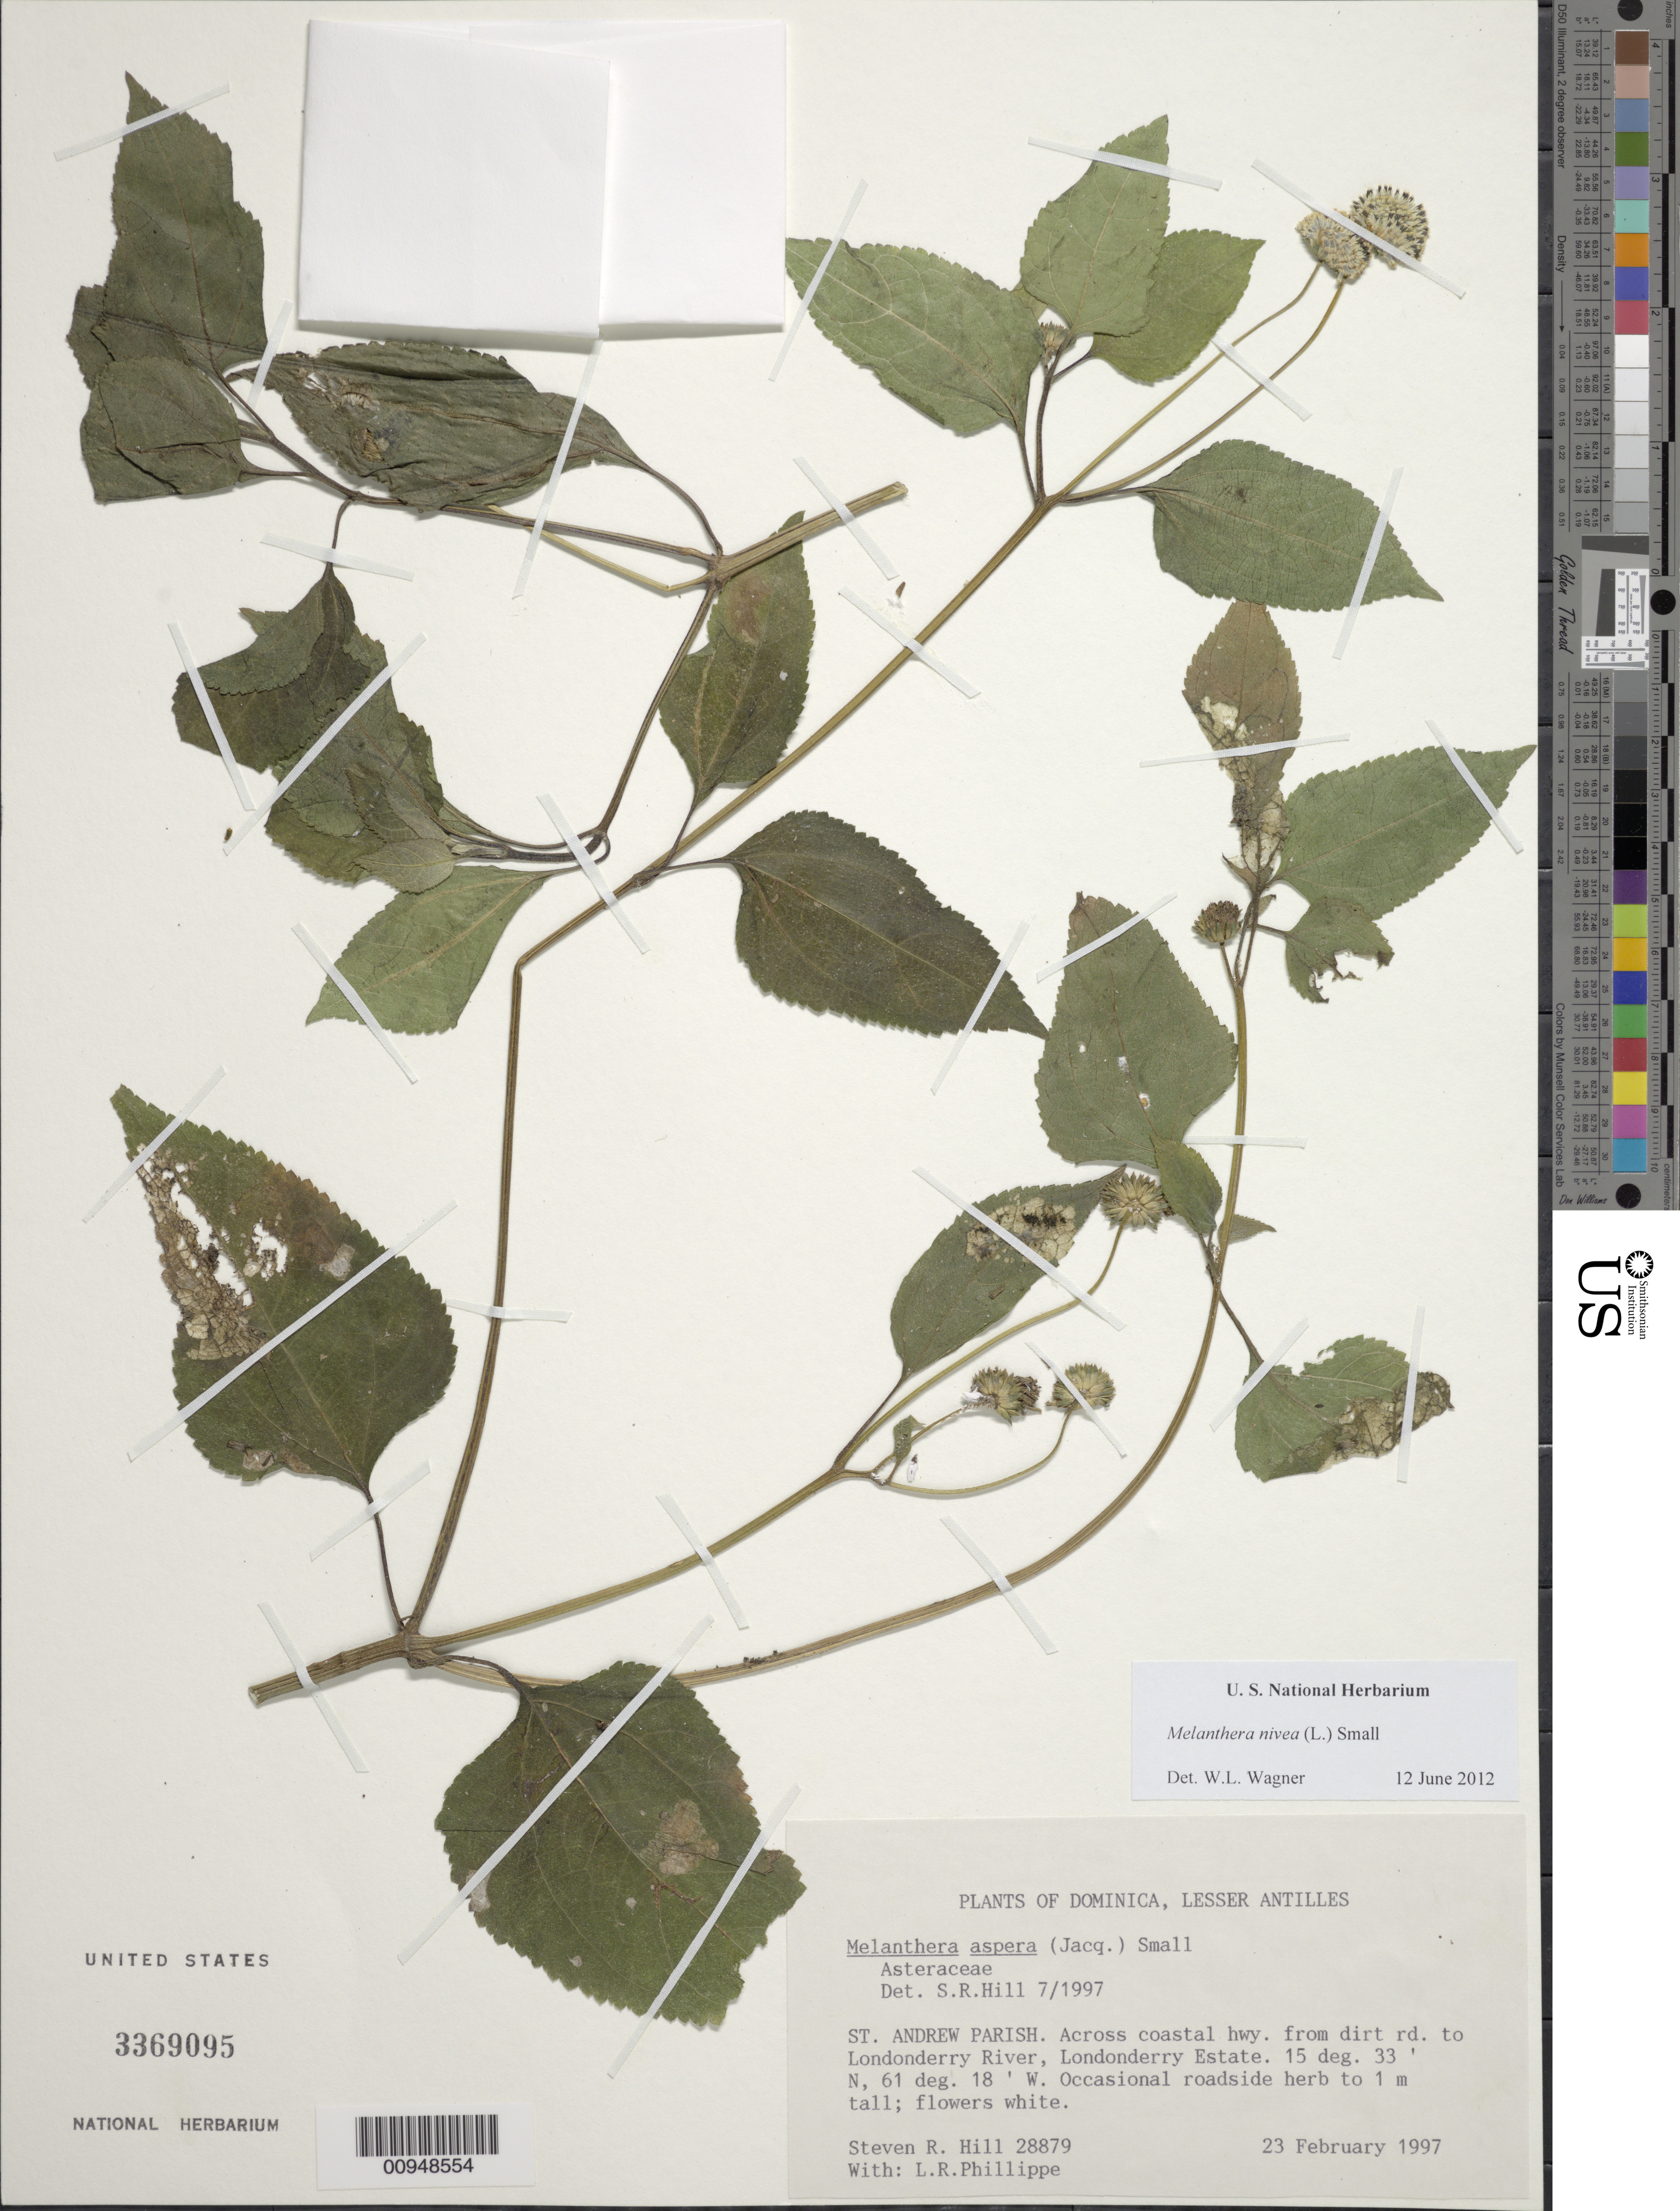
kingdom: Plantae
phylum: Tracheophyta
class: Magnoliopsida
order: Asterales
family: Asteraceae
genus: Melanthera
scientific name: Melanthera nivea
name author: (L.) Small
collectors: S. R. Hill & L. Phillippe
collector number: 28879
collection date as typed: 23 Feb 1997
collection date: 1997-02-23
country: Dominica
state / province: St. Andrew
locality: Across coastal hwy. from Dirt Rd, to Londonberry River, Londonberry Estate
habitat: Roadside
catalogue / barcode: US 3369095